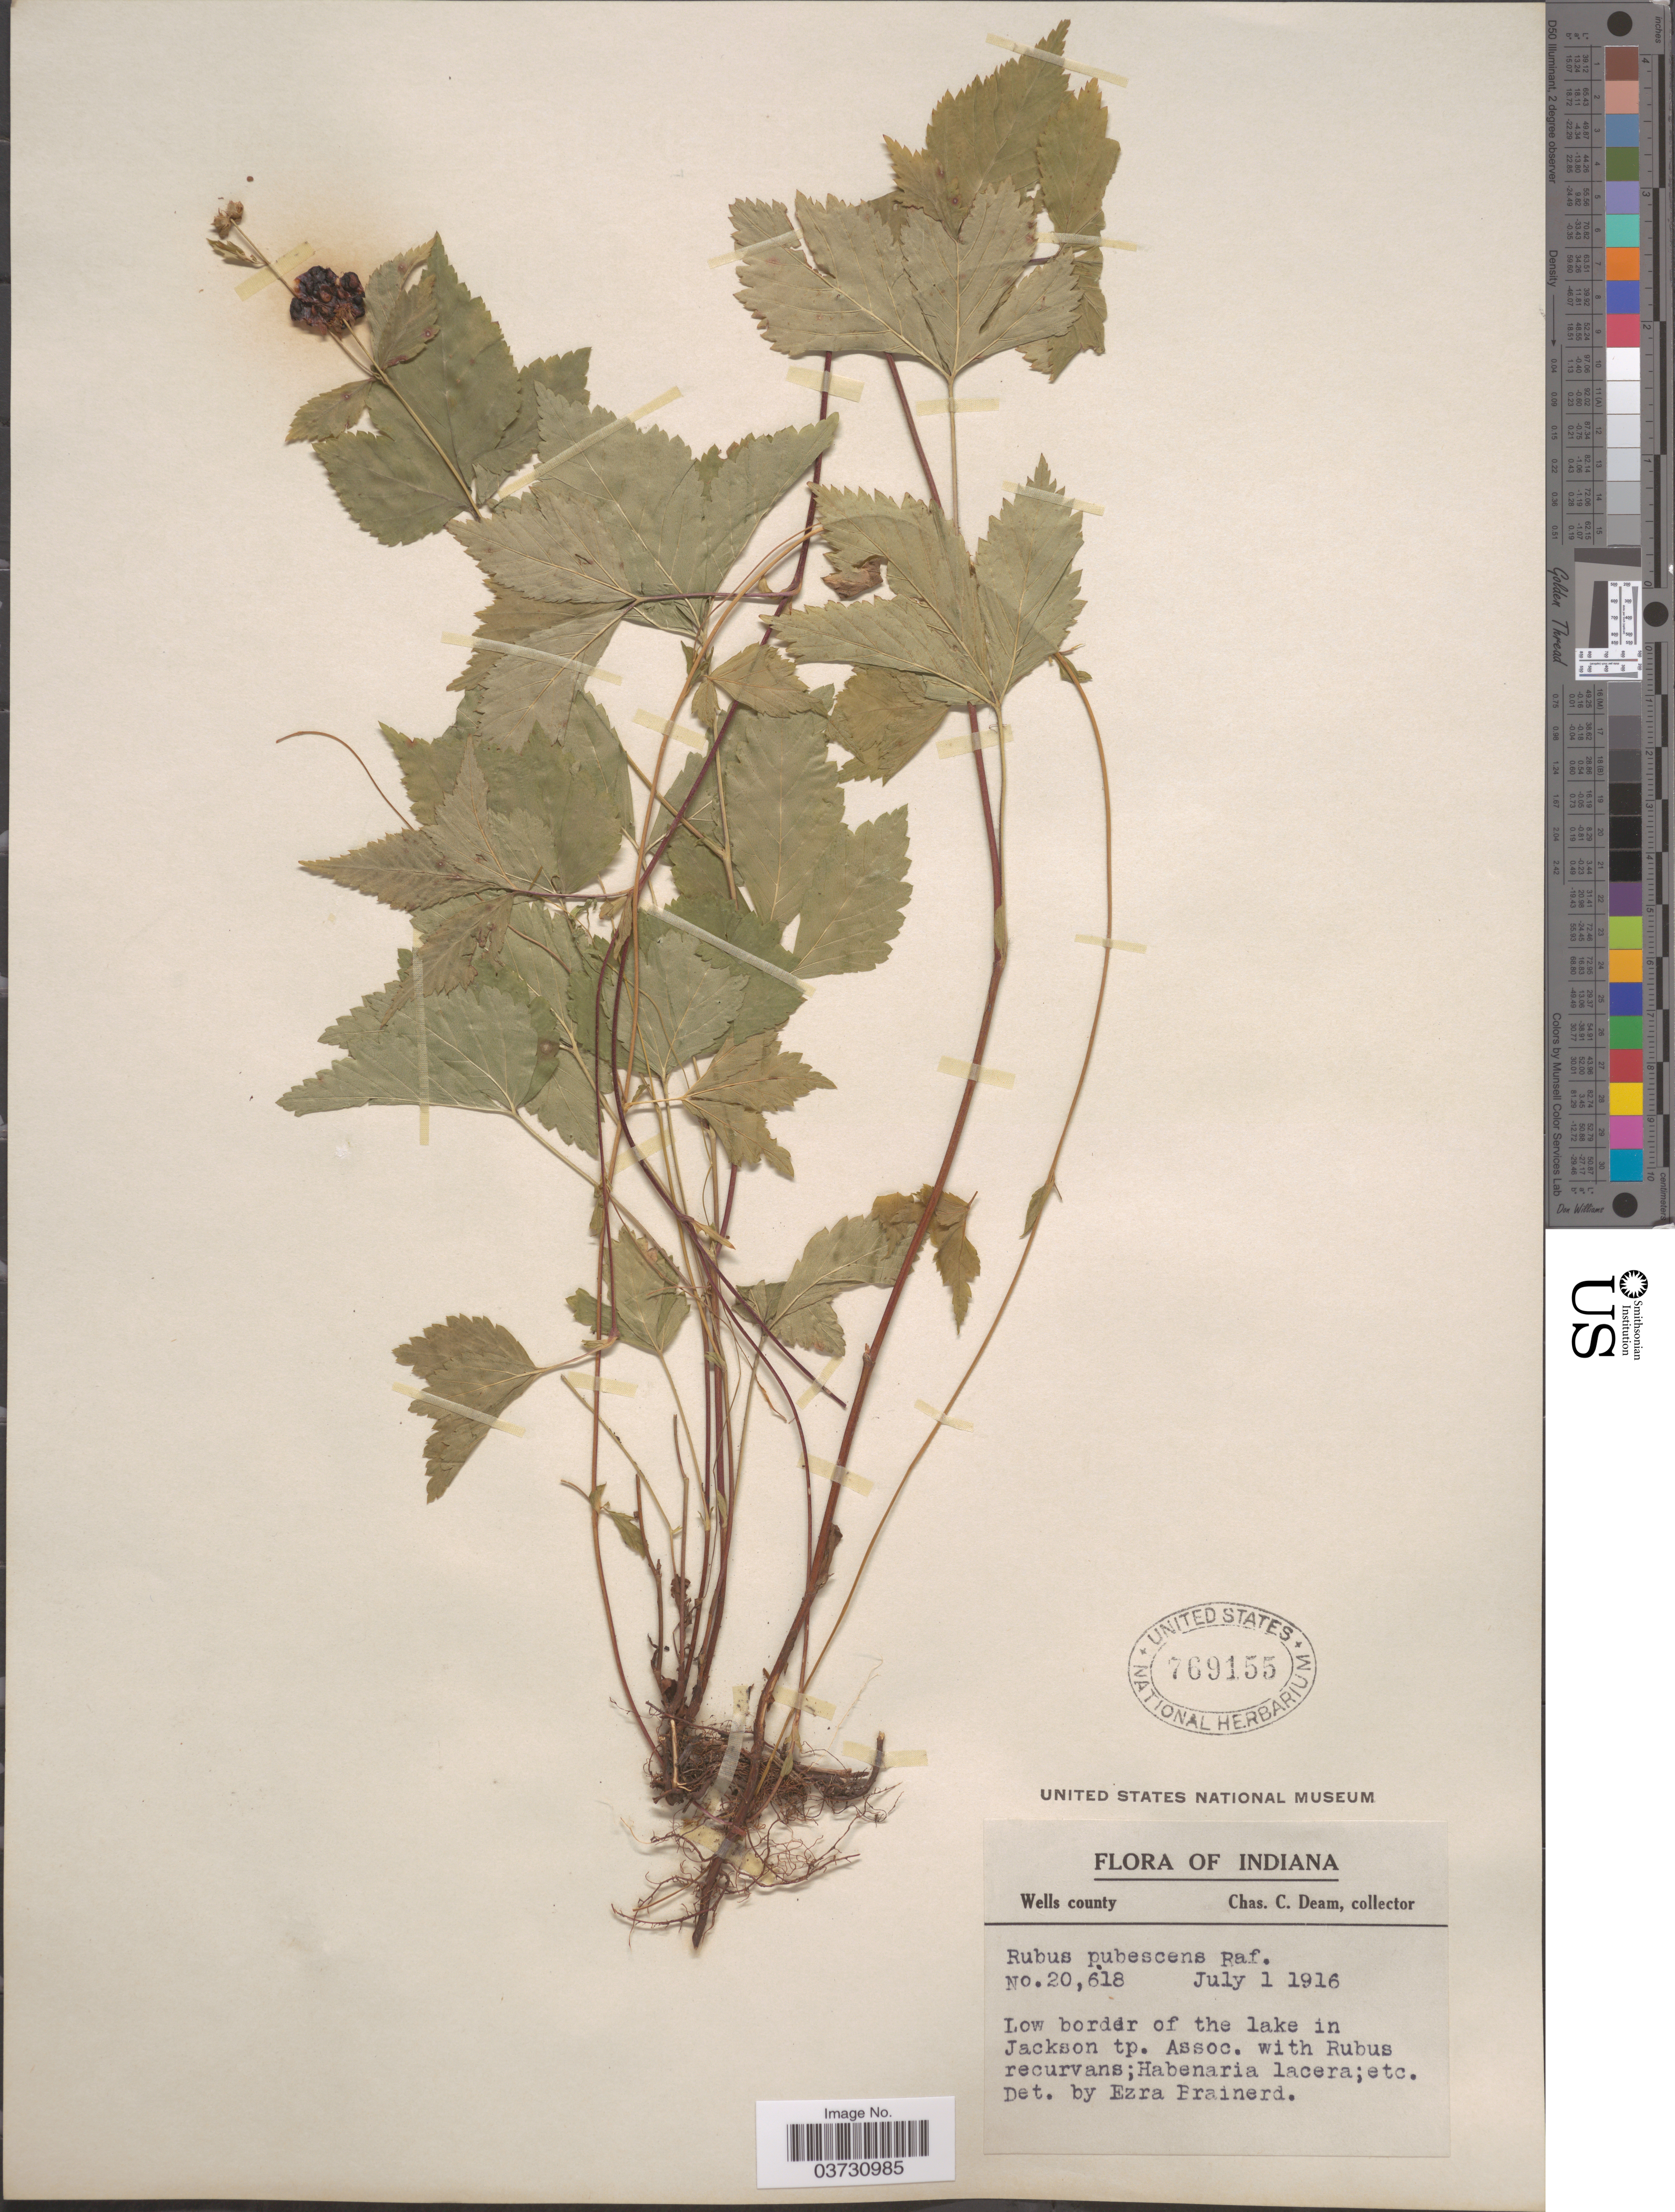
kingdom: Plantae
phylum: Tracheophyta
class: Magnoliopsida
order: Rosales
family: Rosaceae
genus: Rubus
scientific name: Rubus pubescens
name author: Raf.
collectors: C. C. Deam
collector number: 20618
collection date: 1916-07-01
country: United States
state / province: Indiana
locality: Wells county. Low border of the Lake in Jackson tp.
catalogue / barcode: US 769155